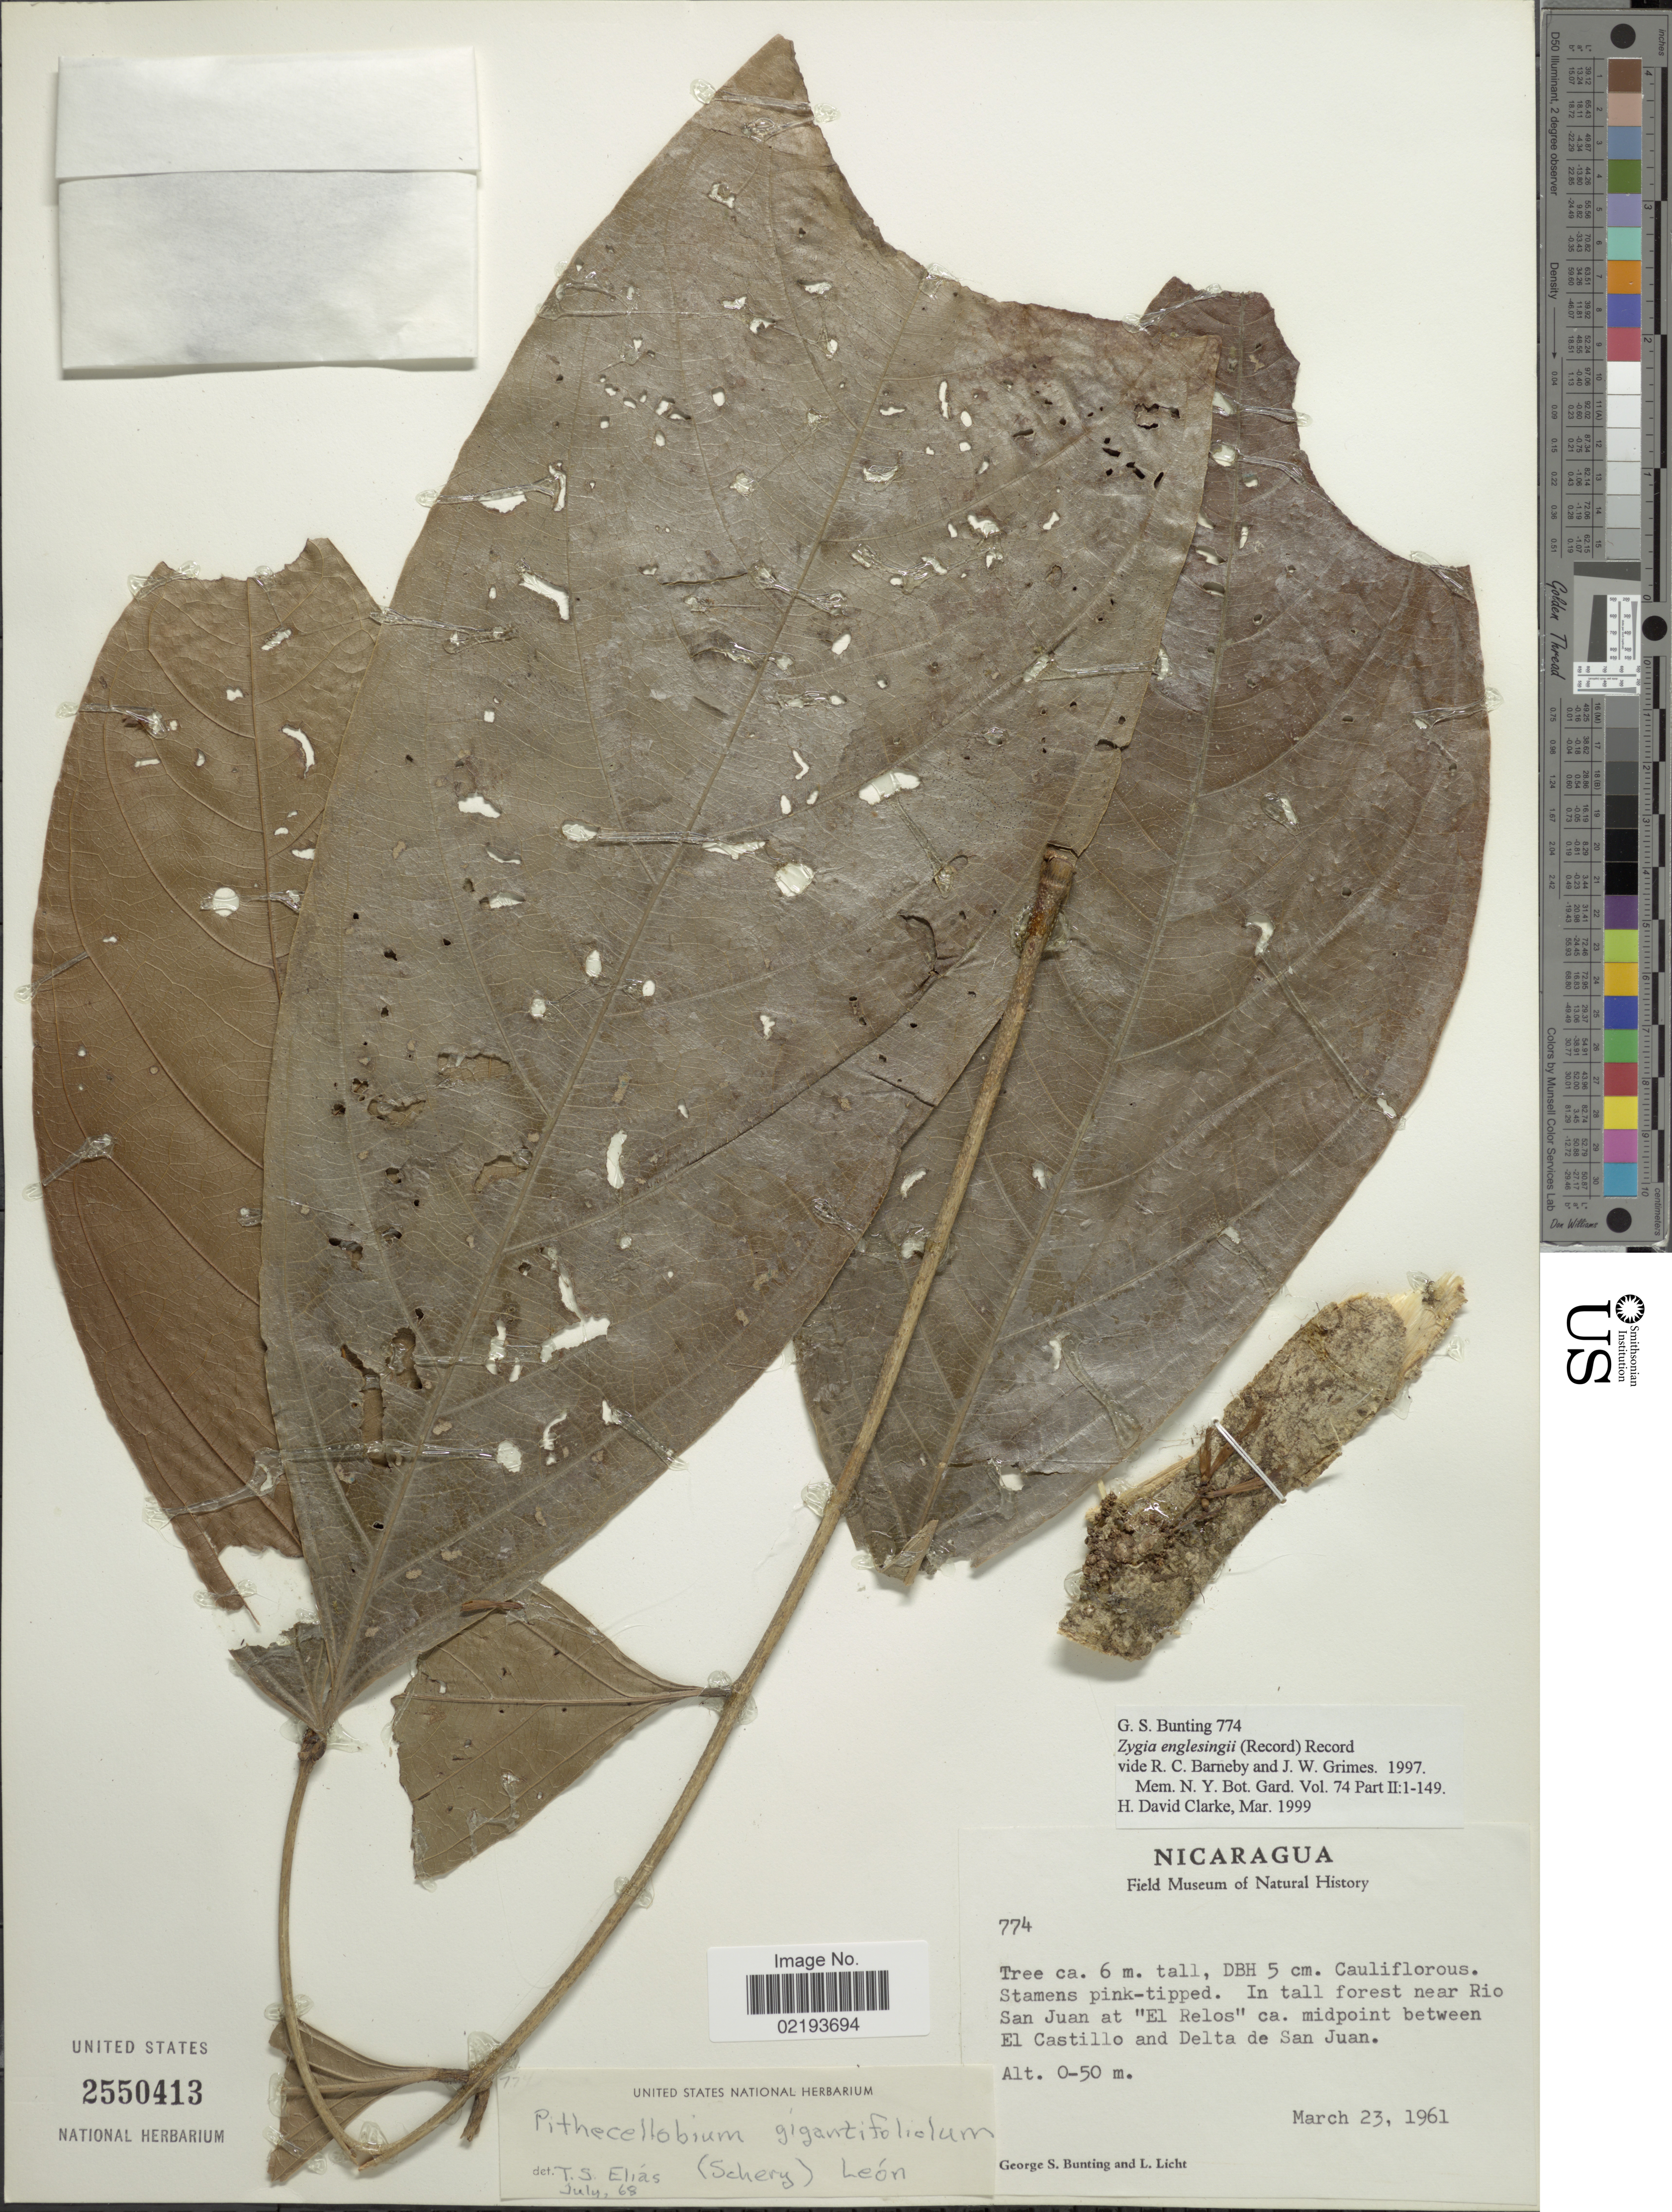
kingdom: Plantae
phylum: Tracheophyta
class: Magnoliopsida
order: Fabales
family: Fabaceae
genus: Zygia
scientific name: Zygia englesingii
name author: (Standl.) Record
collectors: G. S. Bunting & L. Licht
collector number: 774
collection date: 1961-03-23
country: Costa Rica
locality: In tall forest near Rio San Juan at 'El Relos' ca. midpoint between El Castillo and Delta de San Juan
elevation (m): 0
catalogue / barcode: US 2550413